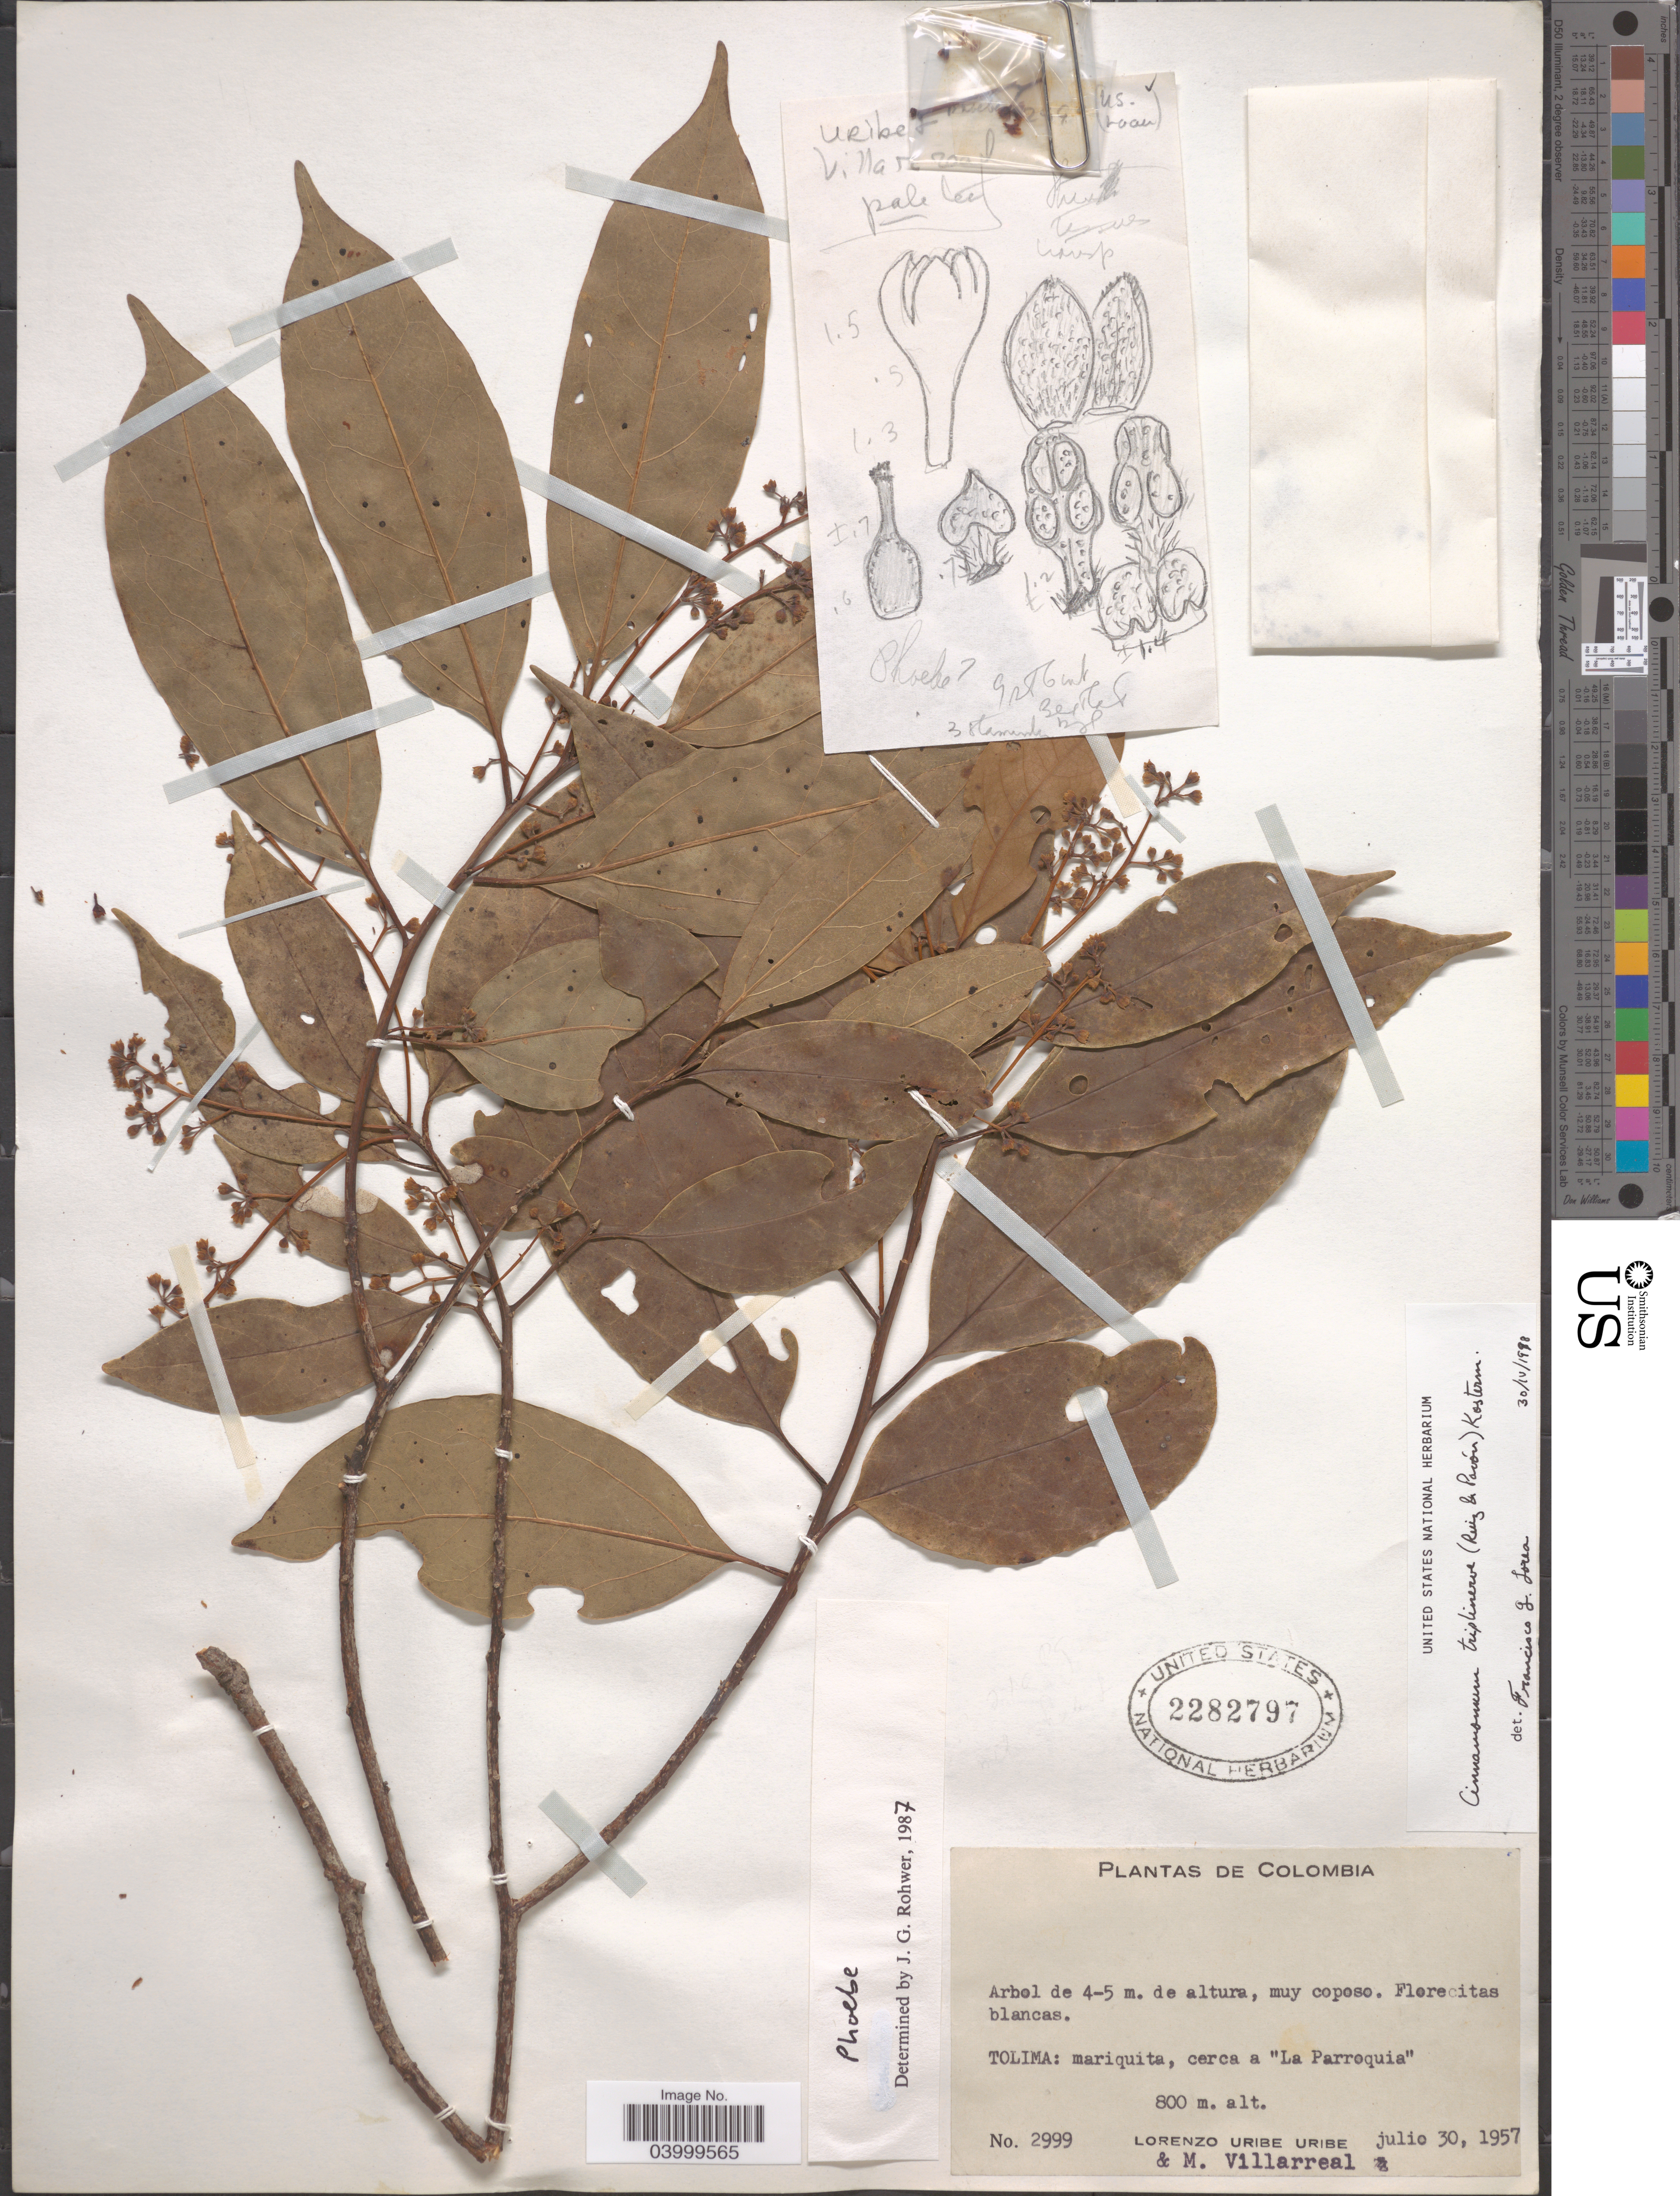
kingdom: Plantae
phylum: Tracheophyta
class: Magnoliopsida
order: Laurales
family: Lauraceae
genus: Cinnamomum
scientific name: Cinnamomum triplinerve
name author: (Ruiz & Pav.) Kosterm.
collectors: L. Uribe & M. Villarreal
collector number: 2999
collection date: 1957-07-30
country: Colombia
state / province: Tolima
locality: Mariquita, cerca a "La Parroquia".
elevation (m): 800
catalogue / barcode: US 2282797